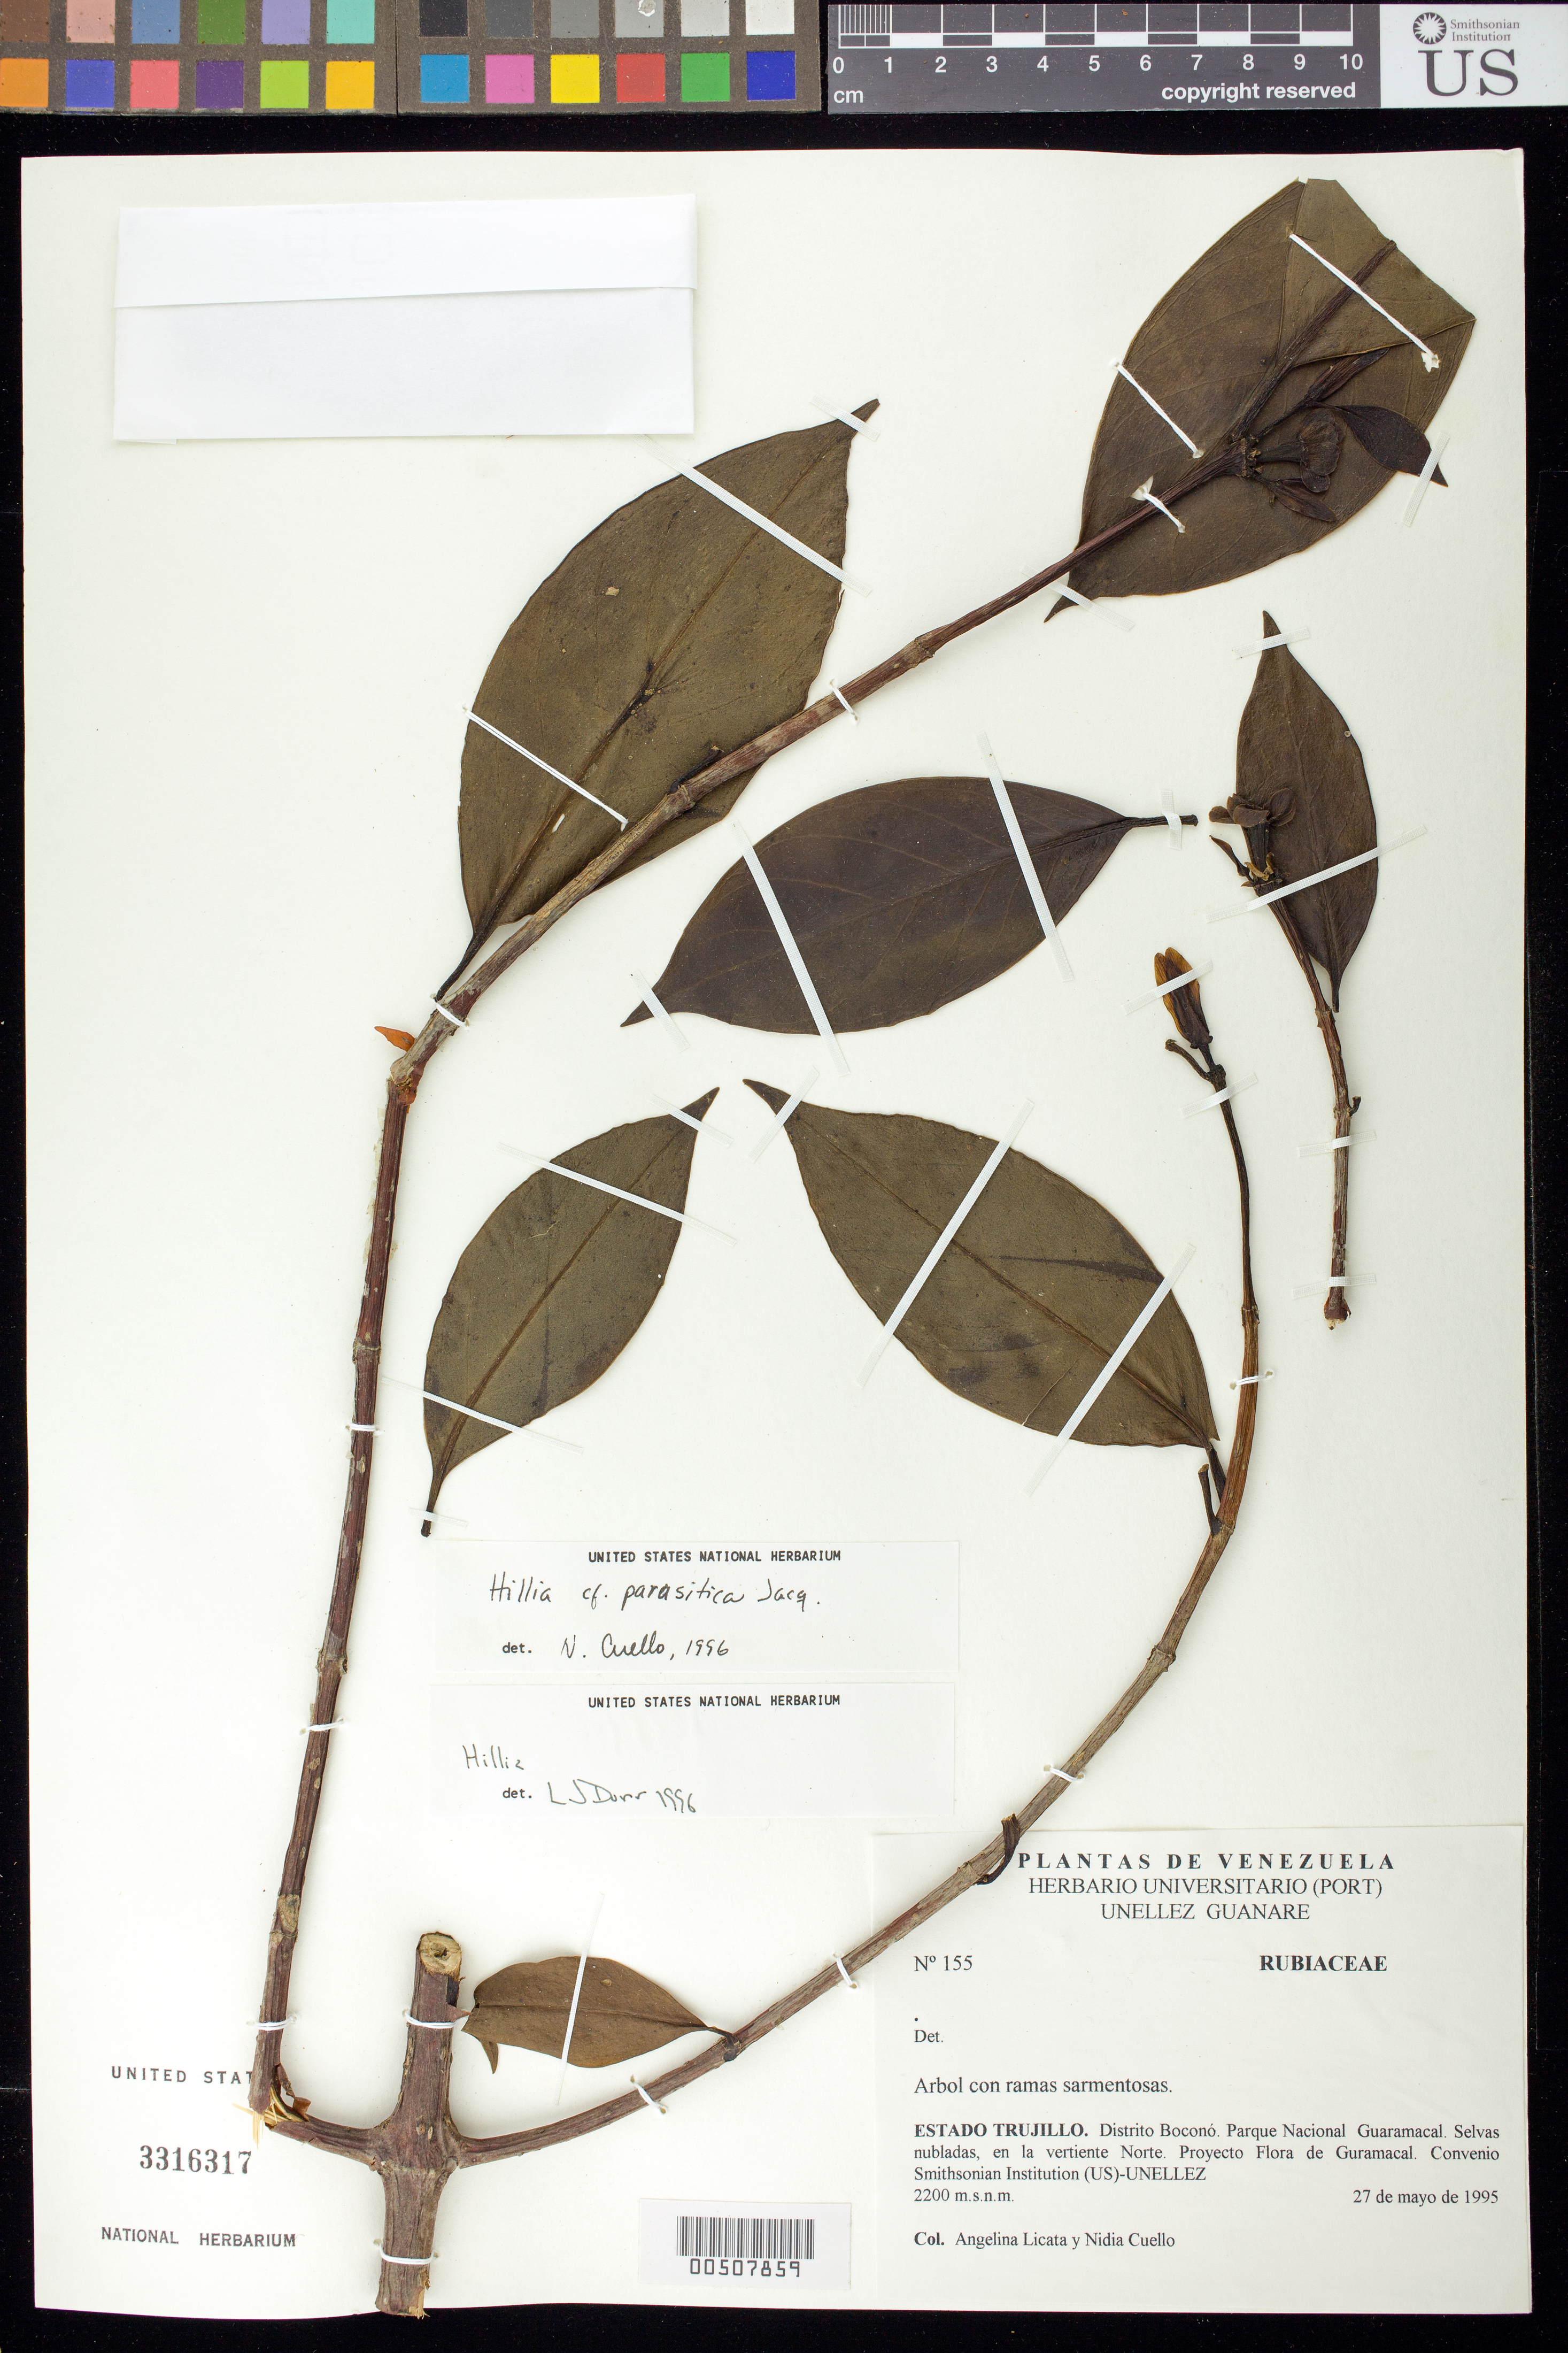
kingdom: Plantae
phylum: Tracheophyta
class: Magnoliopsida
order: Gentianales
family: Rubiaceae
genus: Hillia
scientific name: Hillia parasitica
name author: Jacq.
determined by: Dorr, L. J., (BOT), Smithsonian Institution - National Museum of Natural History (UNITED STATES)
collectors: A. Licata & N. L. Cuello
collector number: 155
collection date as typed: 27 May 1995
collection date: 1995-05-27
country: Venezuela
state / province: Trujillo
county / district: Boconó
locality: Parque Nacional Guaramacal, vertiente N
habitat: Selvas nubladas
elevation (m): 2200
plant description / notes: MO, PORT, US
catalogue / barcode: US 3316317